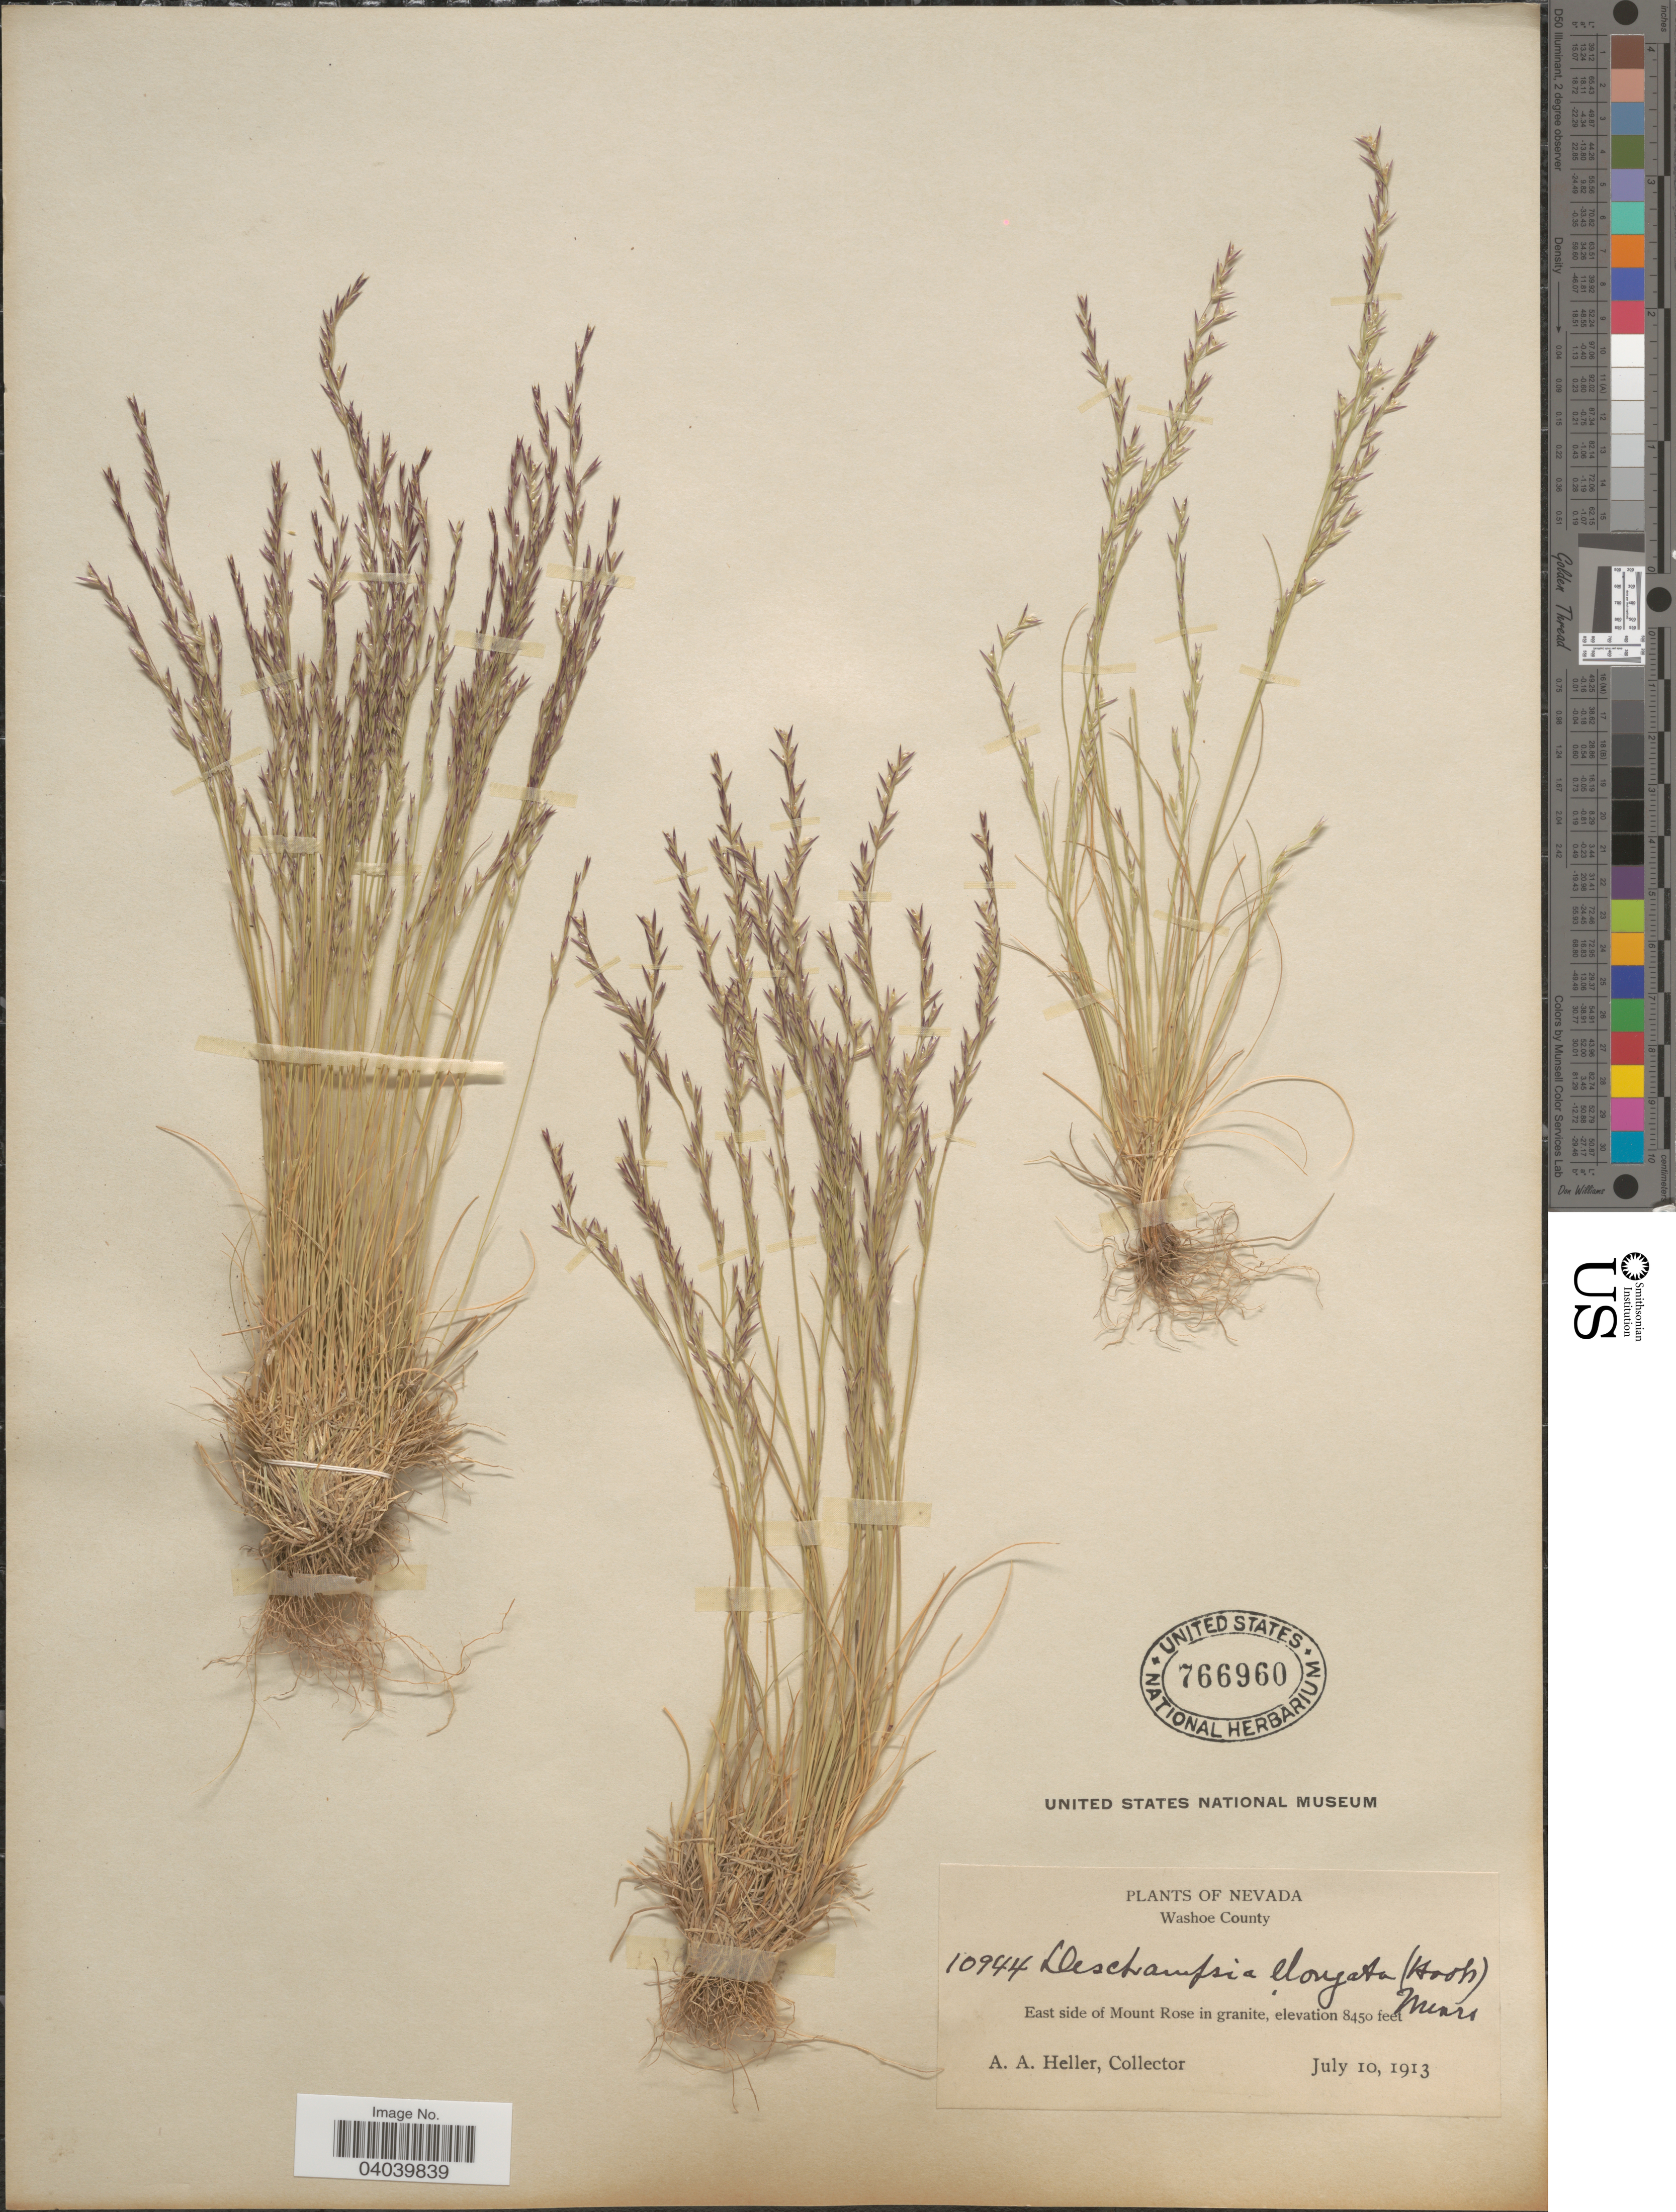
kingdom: Plantae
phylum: Tracheophyta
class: Liliopsida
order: Poales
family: Poaceae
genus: Deschampsia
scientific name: Deschampsia elongata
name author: (Hook.) Munro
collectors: A. A. Heller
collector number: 10944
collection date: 1913-07-10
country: United States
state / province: Nevada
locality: Washoe County. East side of Mount Rose in granite.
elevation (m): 2576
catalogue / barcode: US 766960